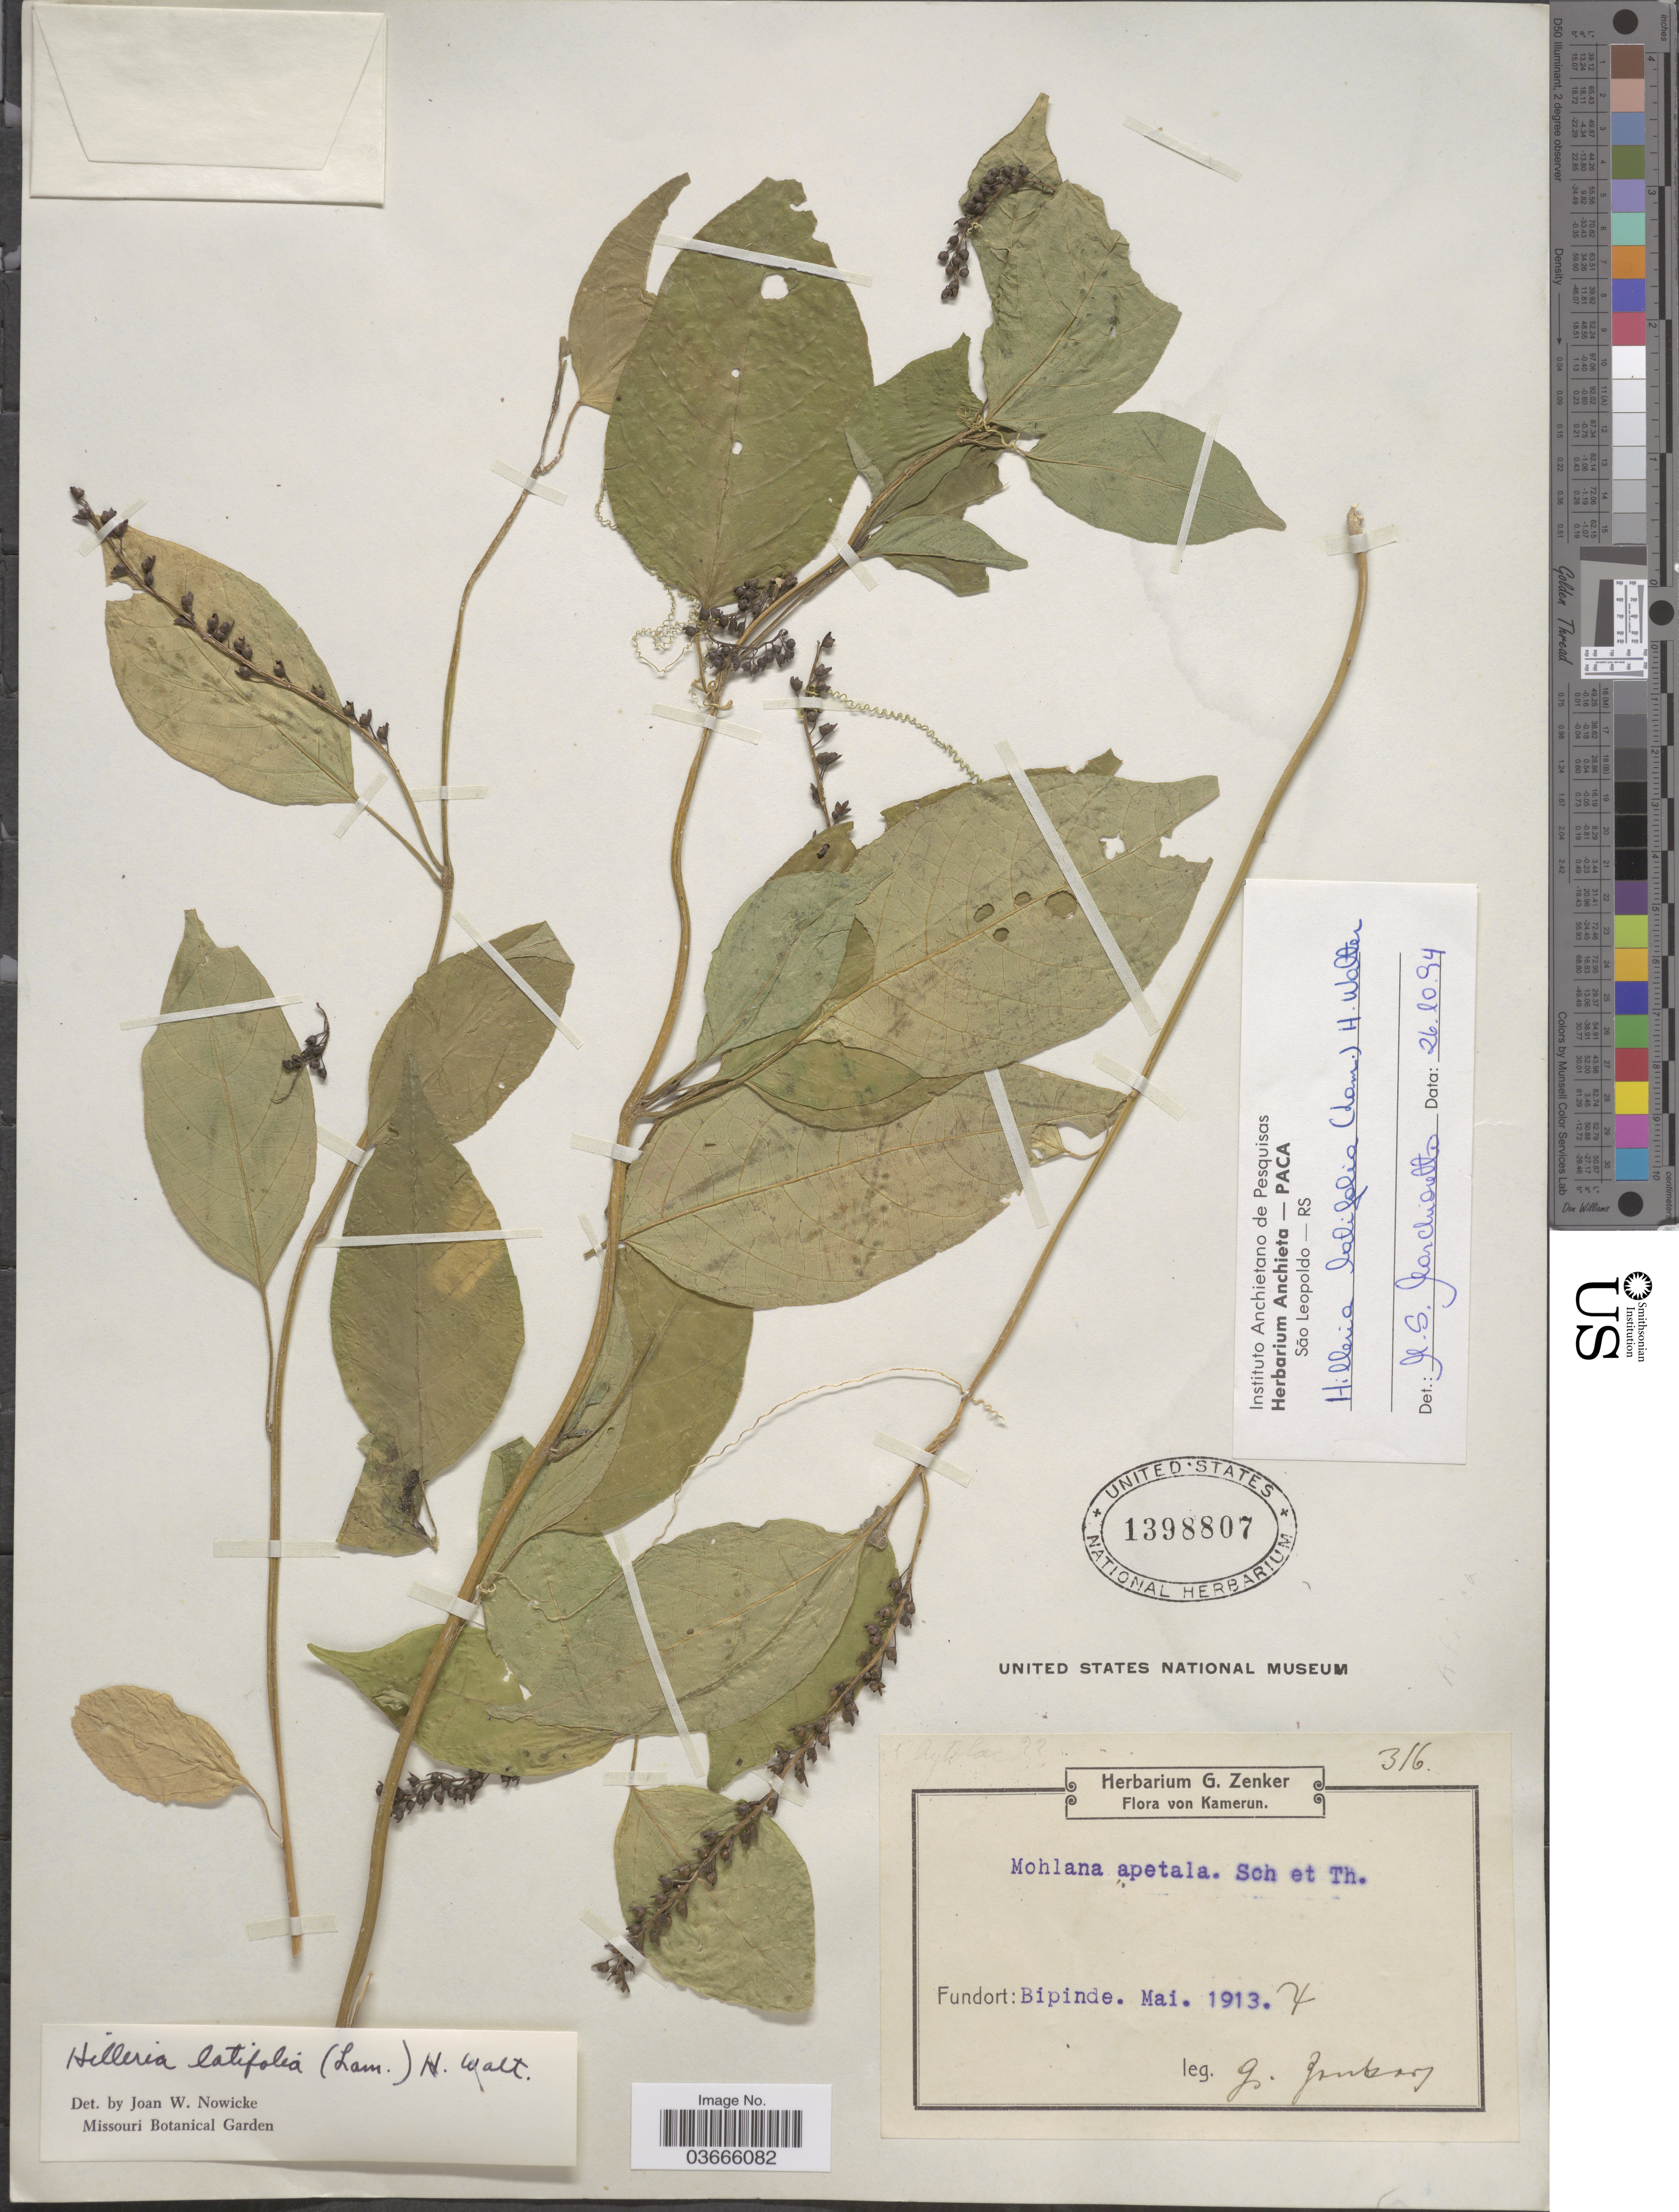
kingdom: Plantae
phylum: Tracheophyta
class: Magnoliopsida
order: Caryophyllales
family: Phytolaccaceae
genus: Hilleria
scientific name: Hilleria latifolia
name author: (Lam.) H. Walter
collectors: G. A. Zenker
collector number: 316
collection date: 1913-05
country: Cameroon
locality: Kamerun. Bipinde.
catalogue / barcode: US 1398807